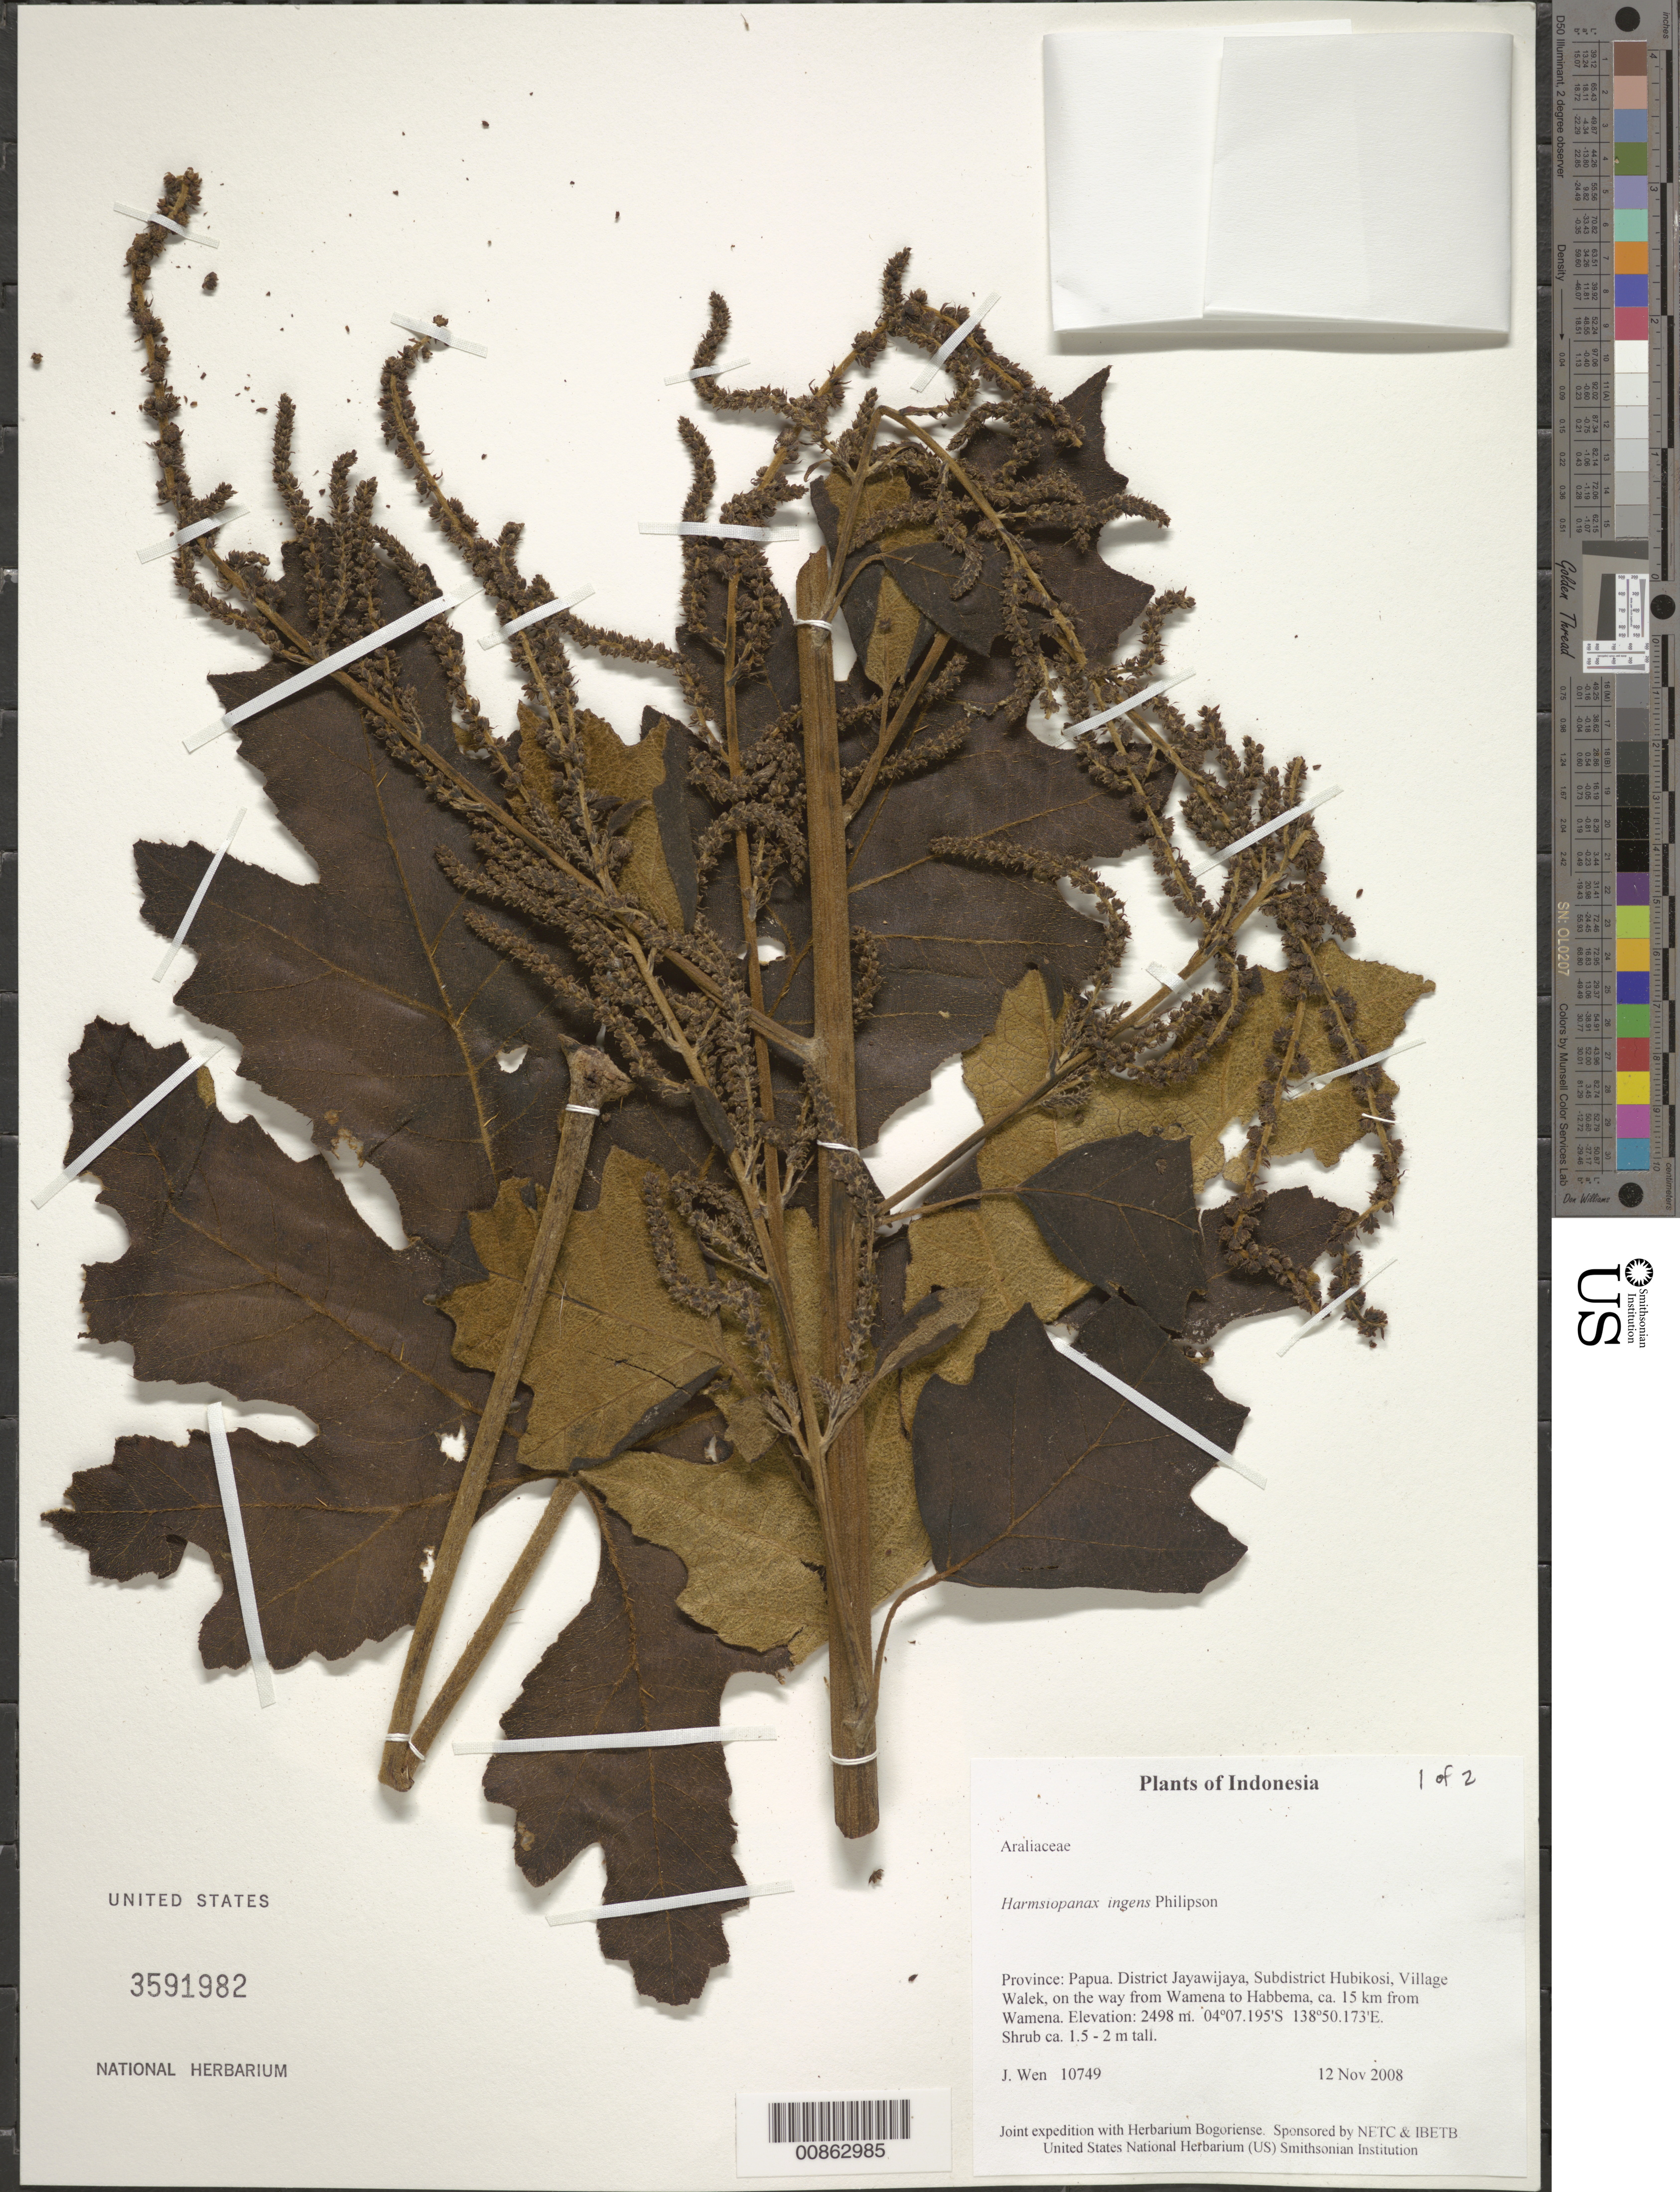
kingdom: Plantae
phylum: Tracheophyta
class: Magnoliopsida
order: Apiales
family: Araliaceae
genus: Harmsiopanax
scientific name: Harmsiopanax ingens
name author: Philipson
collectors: J. Wen, D. Potter & E. A. Widjaja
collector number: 10749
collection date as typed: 12 Nov 2008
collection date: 2008-11-12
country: Indonesia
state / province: Papua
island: New Guinea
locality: District Jayawijaya, Subdistrict Hubikosi, Village Walek, on the way from Wamena to Habbema, ca. 15 km from Wamena. Irian Barat.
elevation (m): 2498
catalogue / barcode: US 3591982